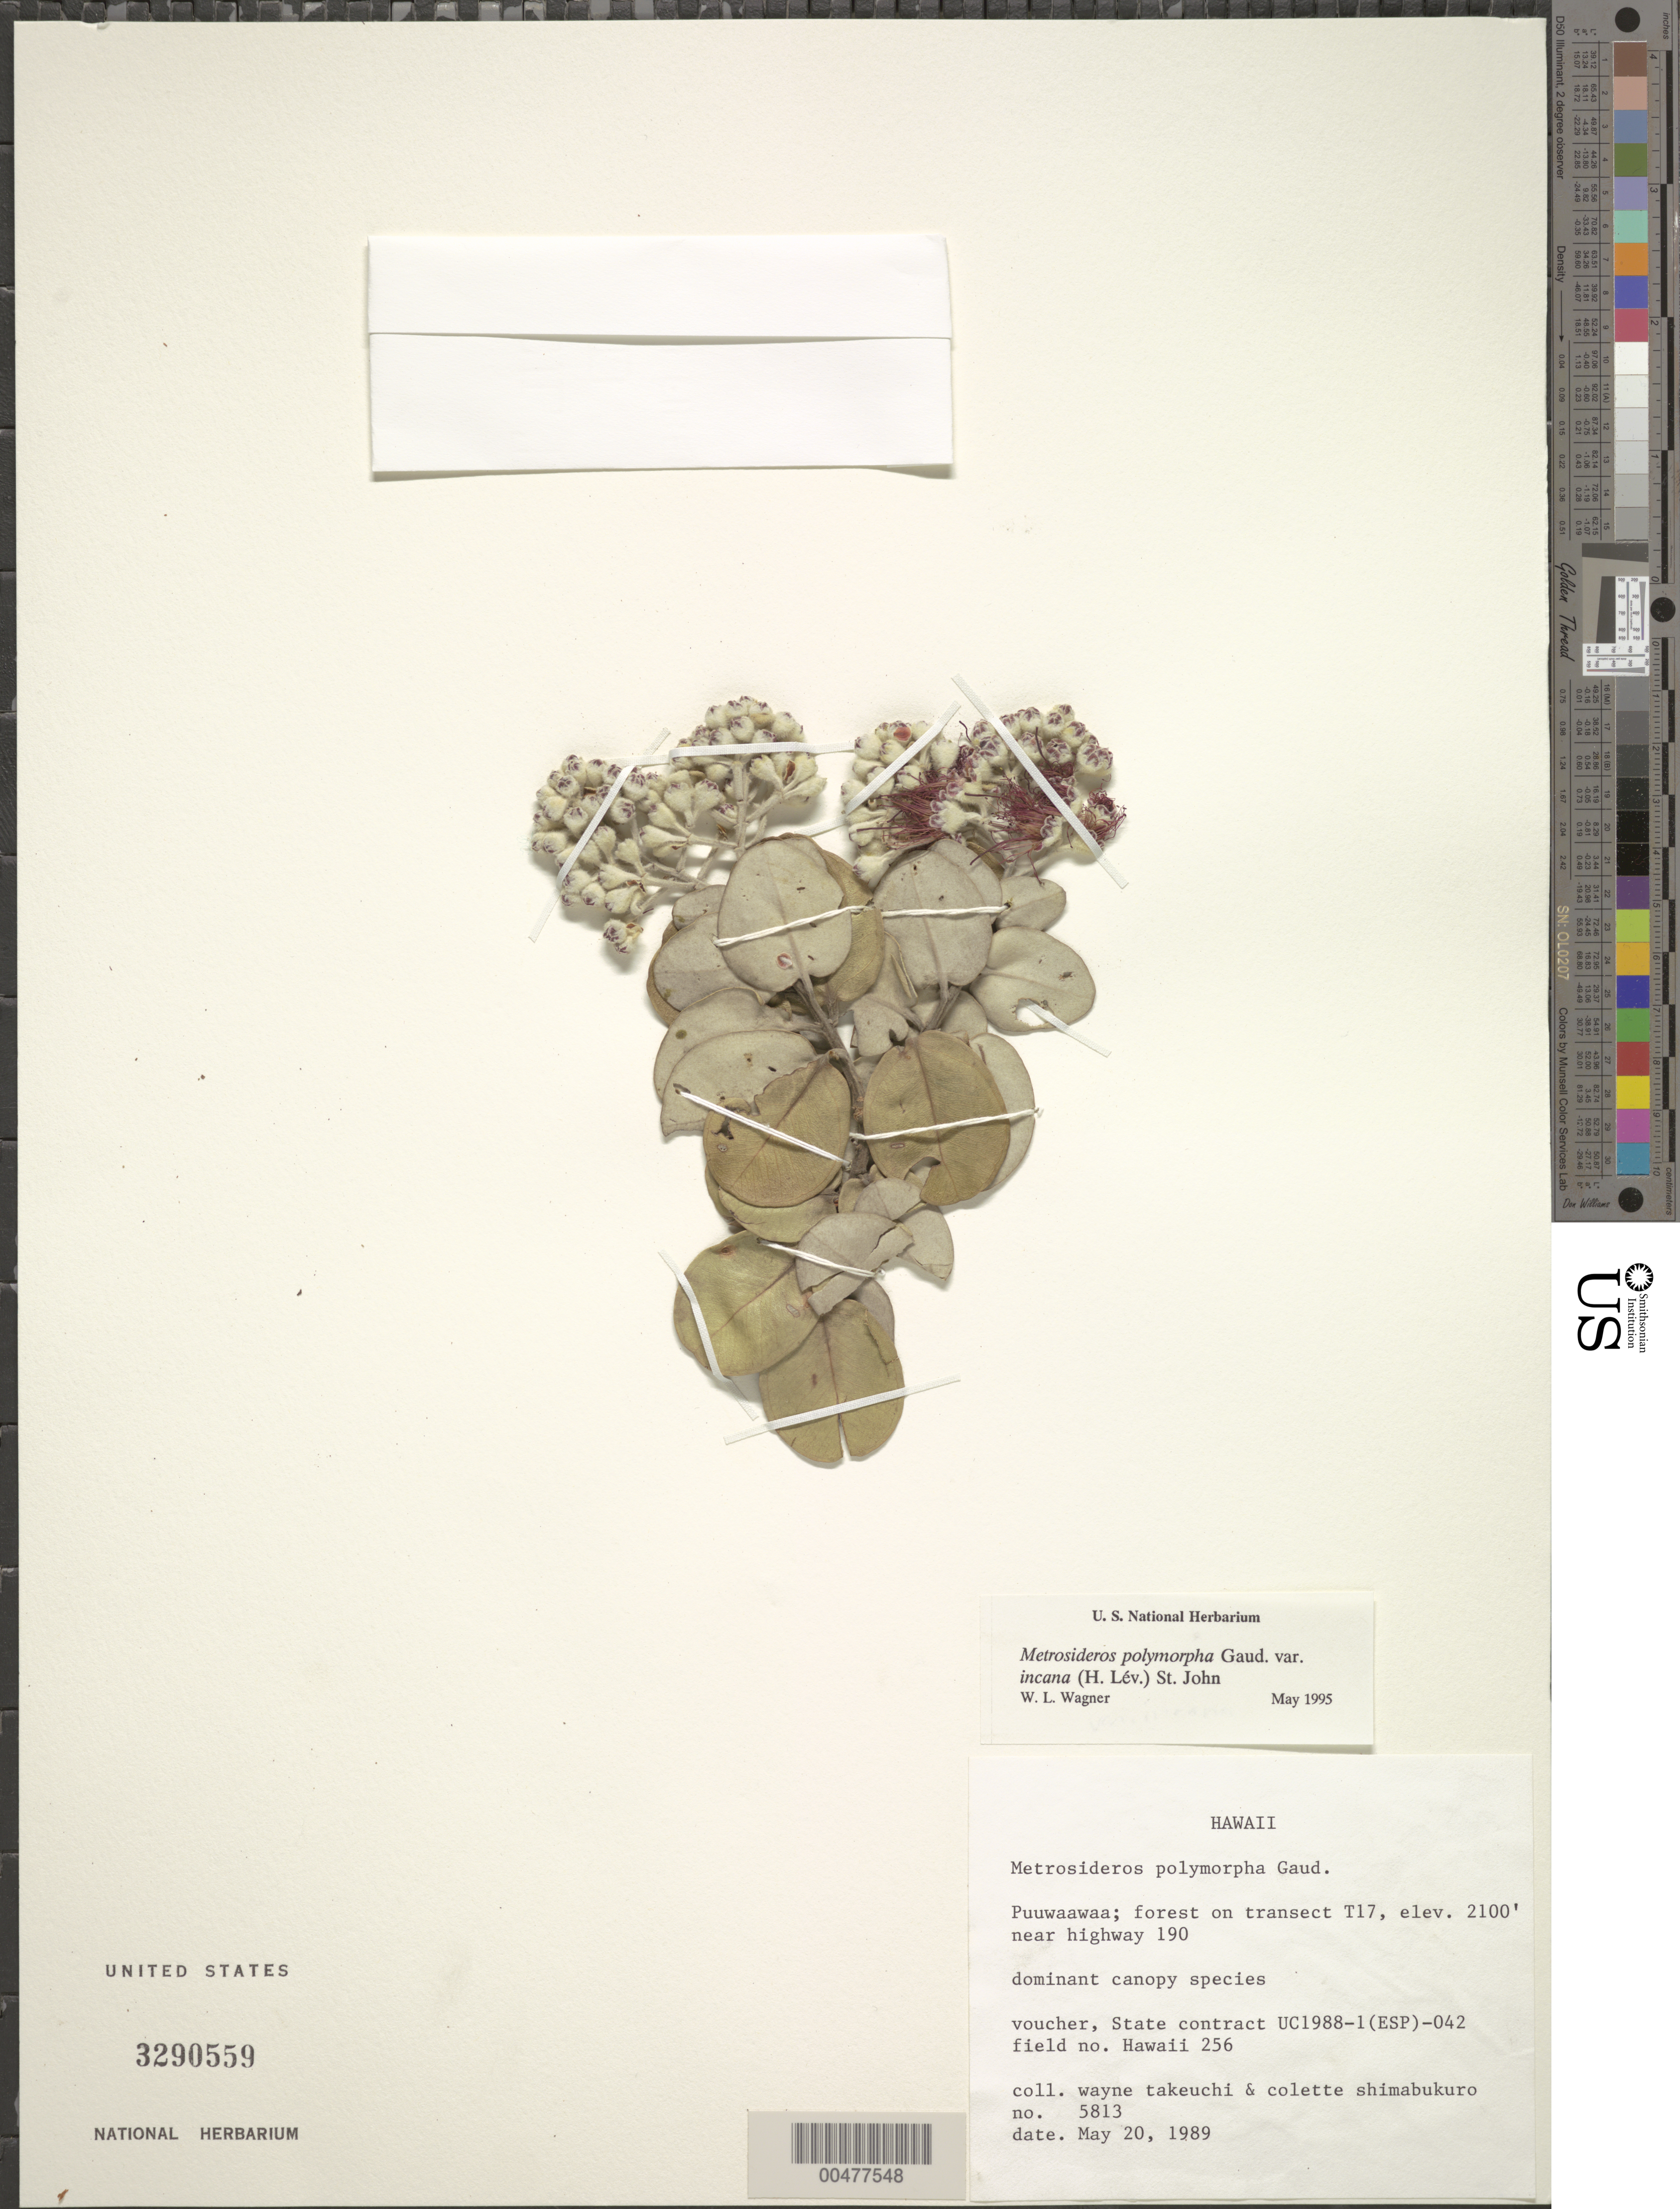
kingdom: Plantae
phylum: Tracheophyta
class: Magnoliopsida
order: Myrtales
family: Myrtaceae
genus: Metrosideros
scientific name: Metrosideros polymorpha var. incana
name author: H. St. John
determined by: Wagner, W. L., (BOT), Smithsonian Institution - National Museum of Natural History (UNITED STATES)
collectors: W. N. Takeuchi & C. Shimabukuro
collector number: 5813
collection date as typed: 20 May 1989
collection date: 1989-05-20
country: United States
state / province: Hawaii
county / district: Hawaii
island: Hawaii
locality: Puuwaawaa, transect T17, near Hwy 190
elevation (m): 640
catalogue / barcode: US 3290559